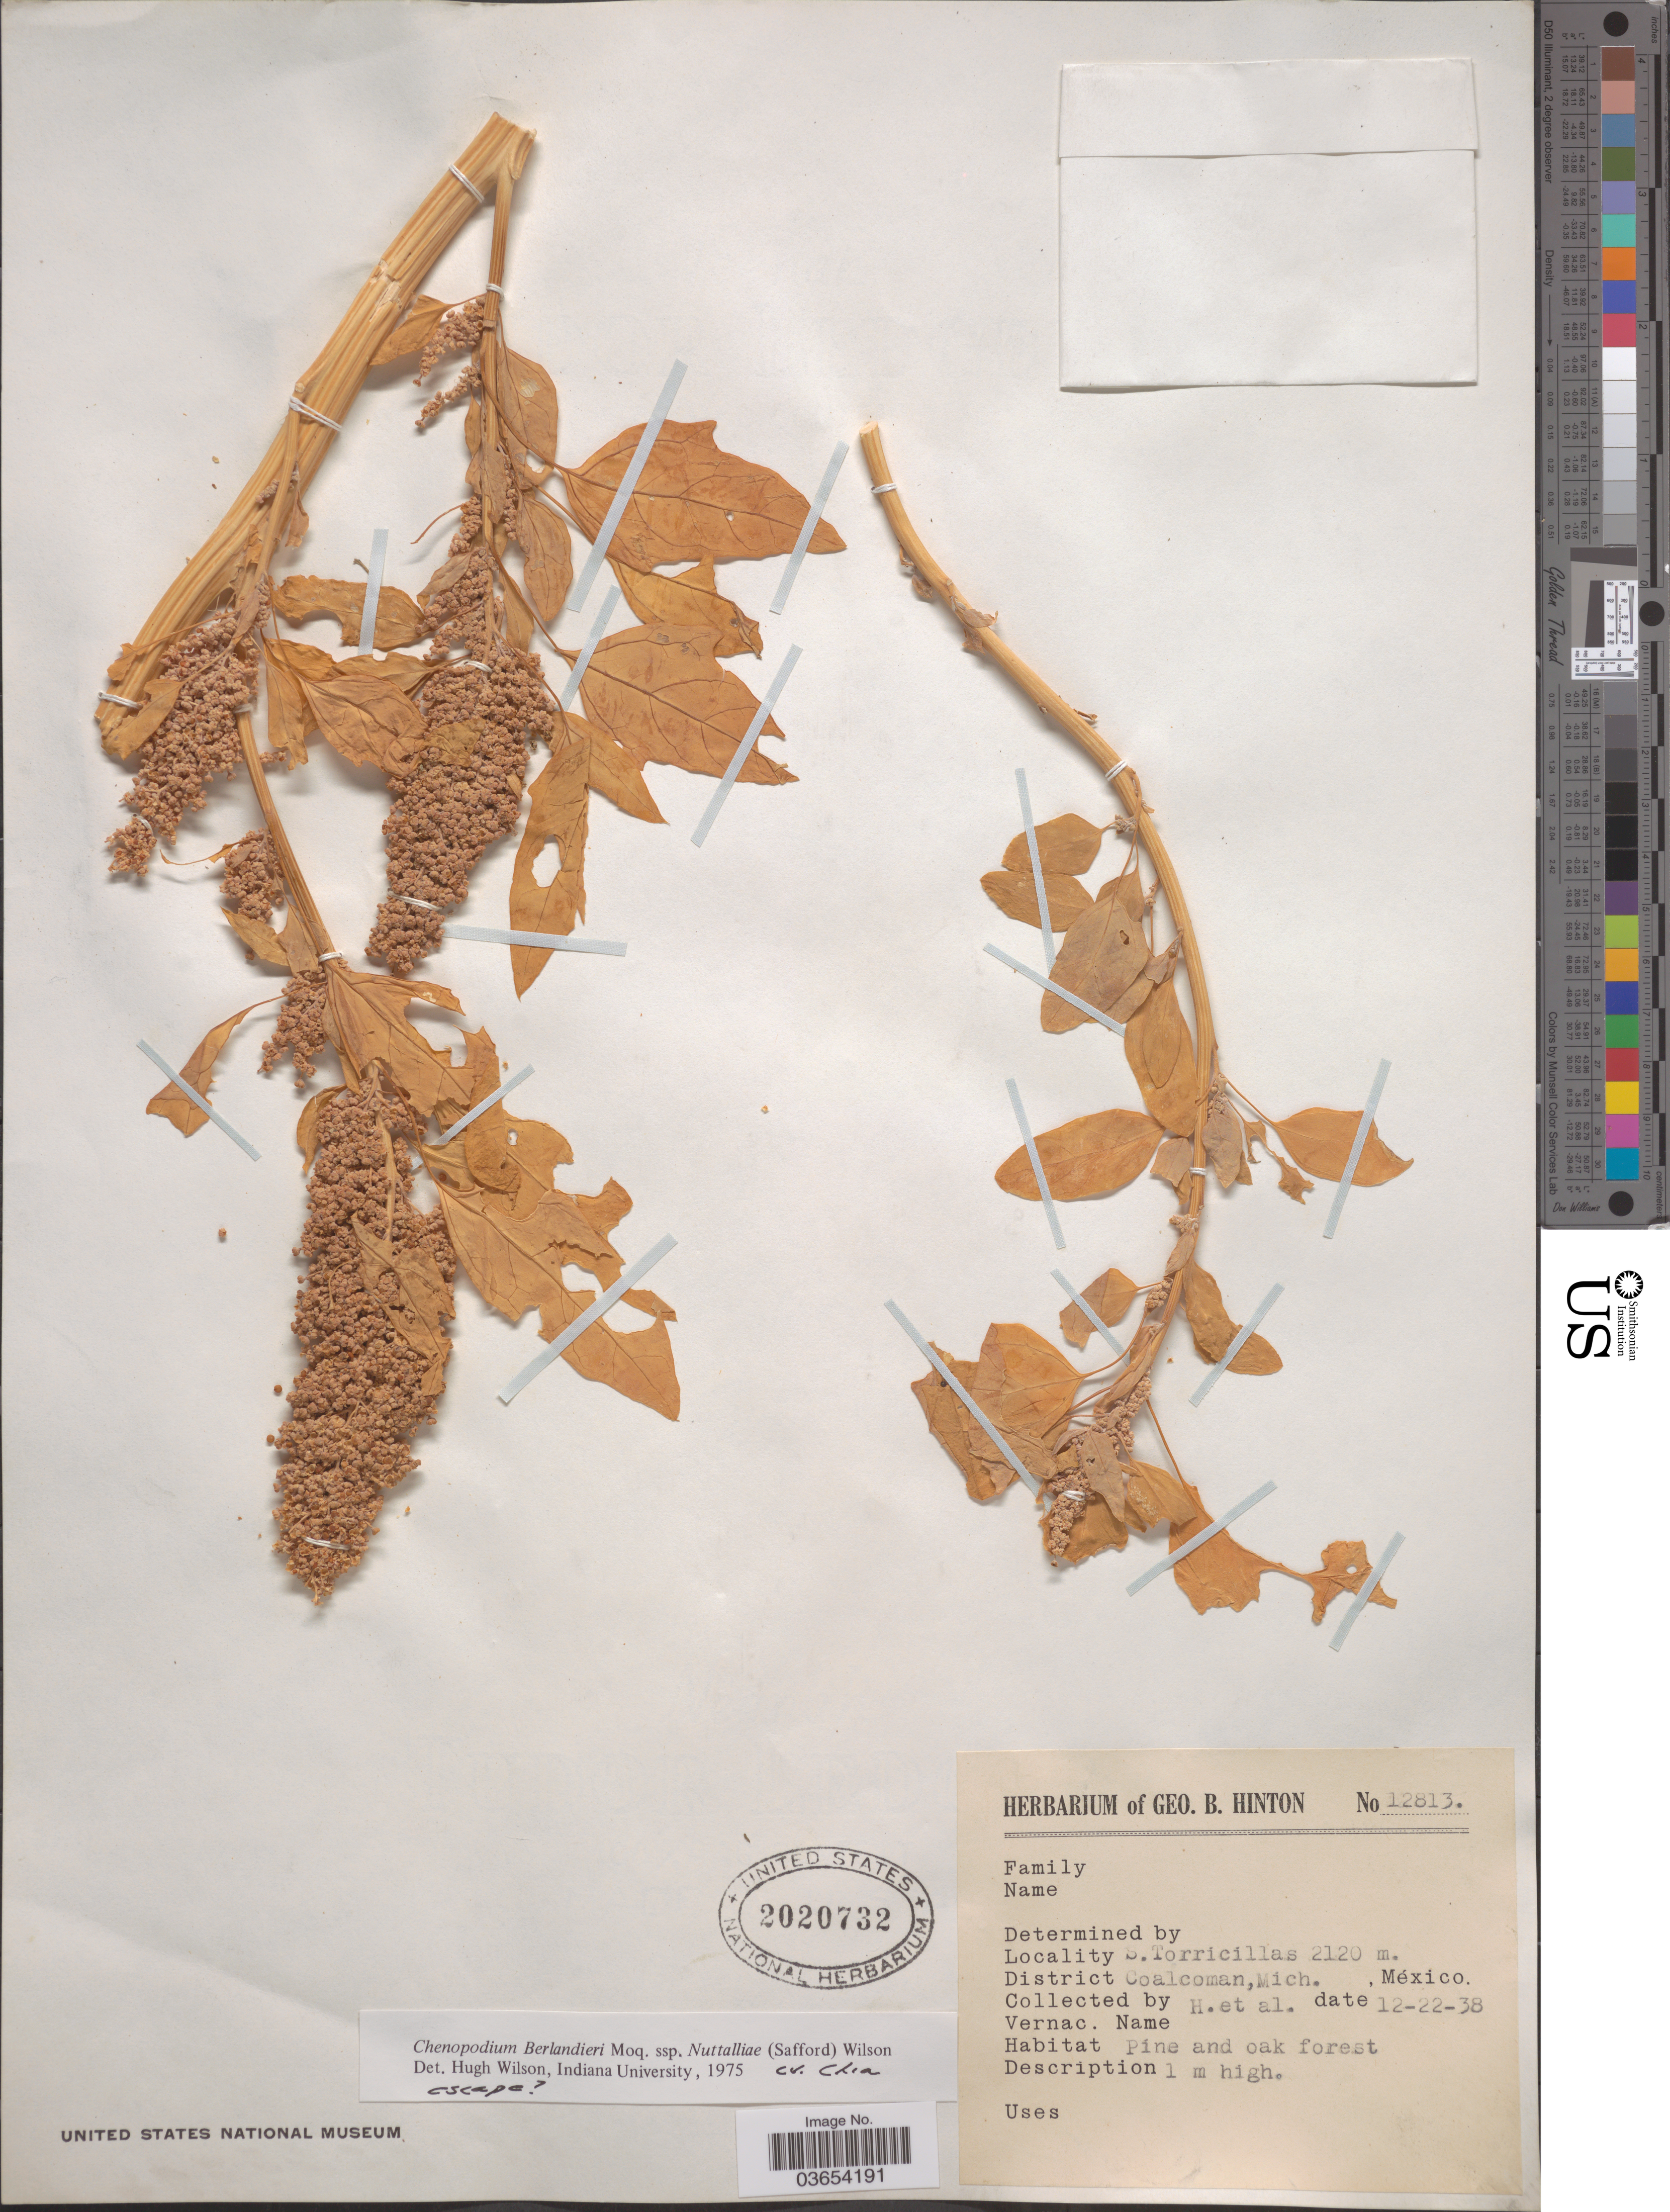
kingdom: Plantae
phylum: Tracheophyta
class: Magnoliopsida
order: Caryophyllales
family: Amaranthaceae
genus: Chenopodium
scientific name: Chenopodium berlandieri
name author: Moq.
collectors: G. B. Hinton & et al.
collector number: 12813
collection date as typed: Transcribed d/m/y: 22/12/38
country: Mexico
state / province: Michoacán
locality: S. Torricillas. District Coalcoman.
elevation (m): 2120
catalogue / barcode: US 2020732